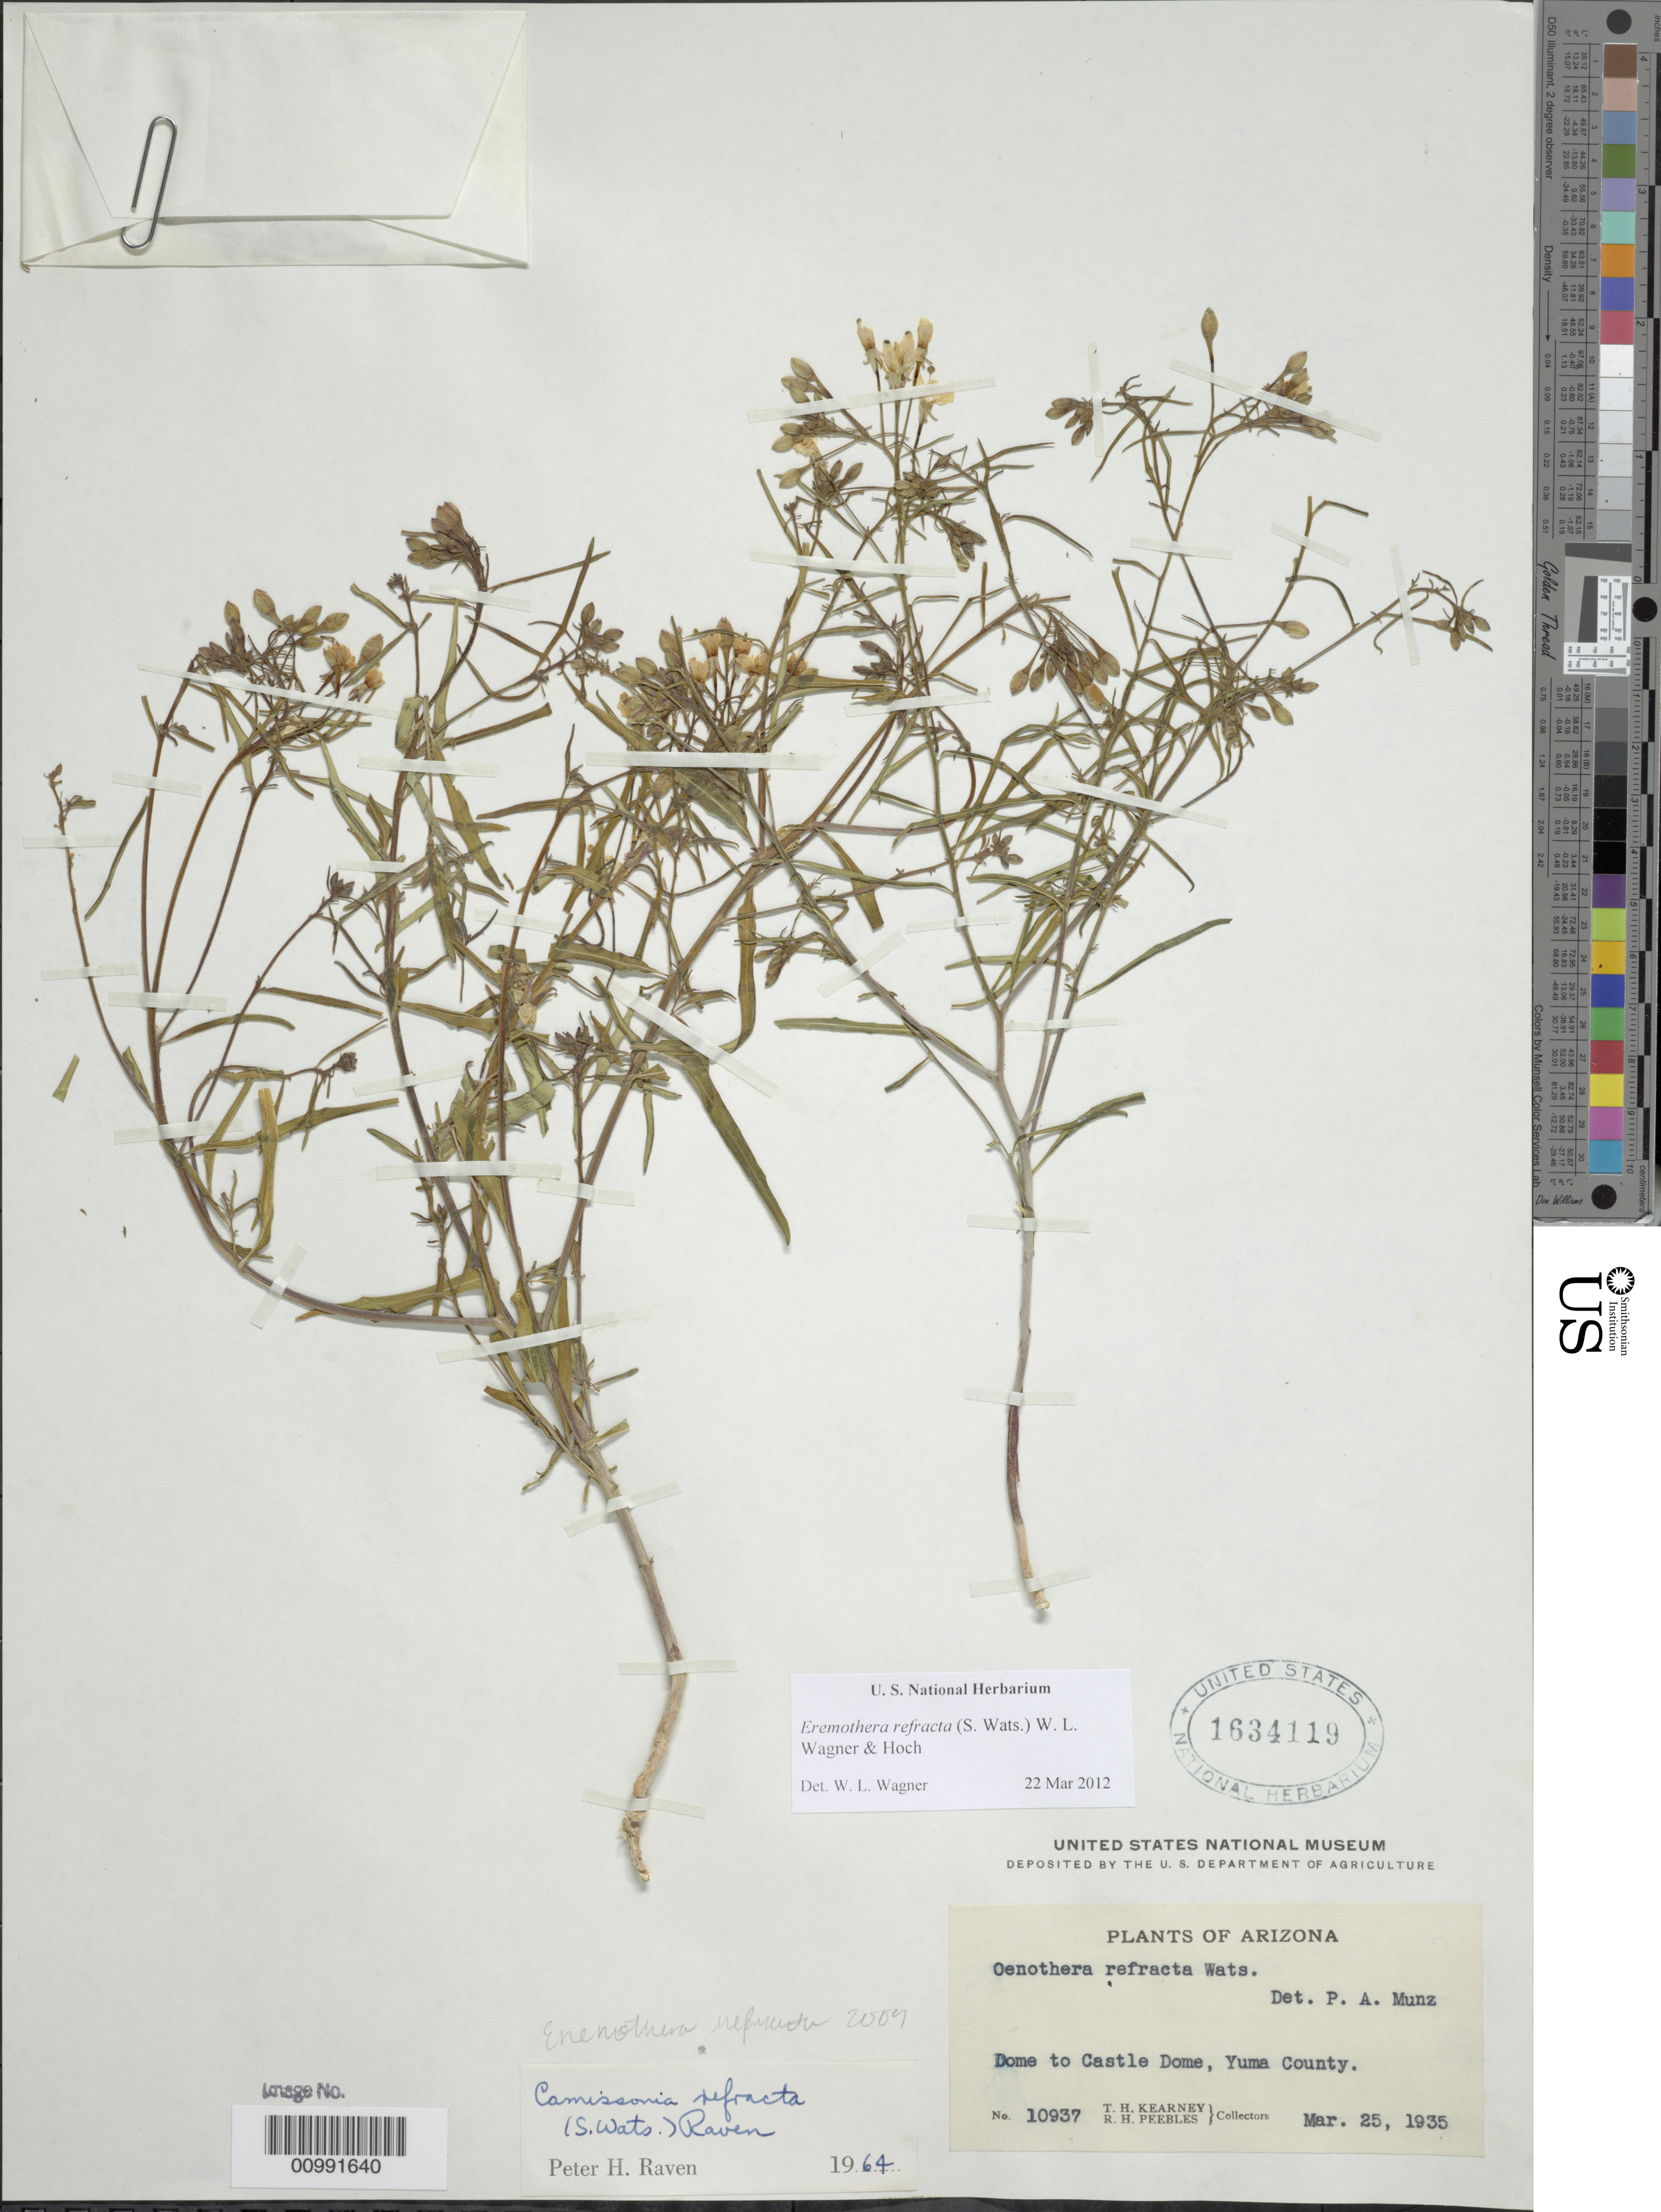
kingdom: Plantae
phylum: Tracheophyta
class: Magnoliopsida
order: Myrtales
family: Onagraceae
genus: Eremothera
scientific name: Eremothera refracta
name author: (S. Watson) W.L. Wagner & Hoch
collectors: T. H. Kearney & R. H. Peebles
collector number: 10937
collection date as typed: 25 Mar 1935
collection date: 1935-03-25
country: United States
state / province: Arizona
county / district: Yuma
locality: Dome to Castle Dome.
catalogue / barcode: US 1634119